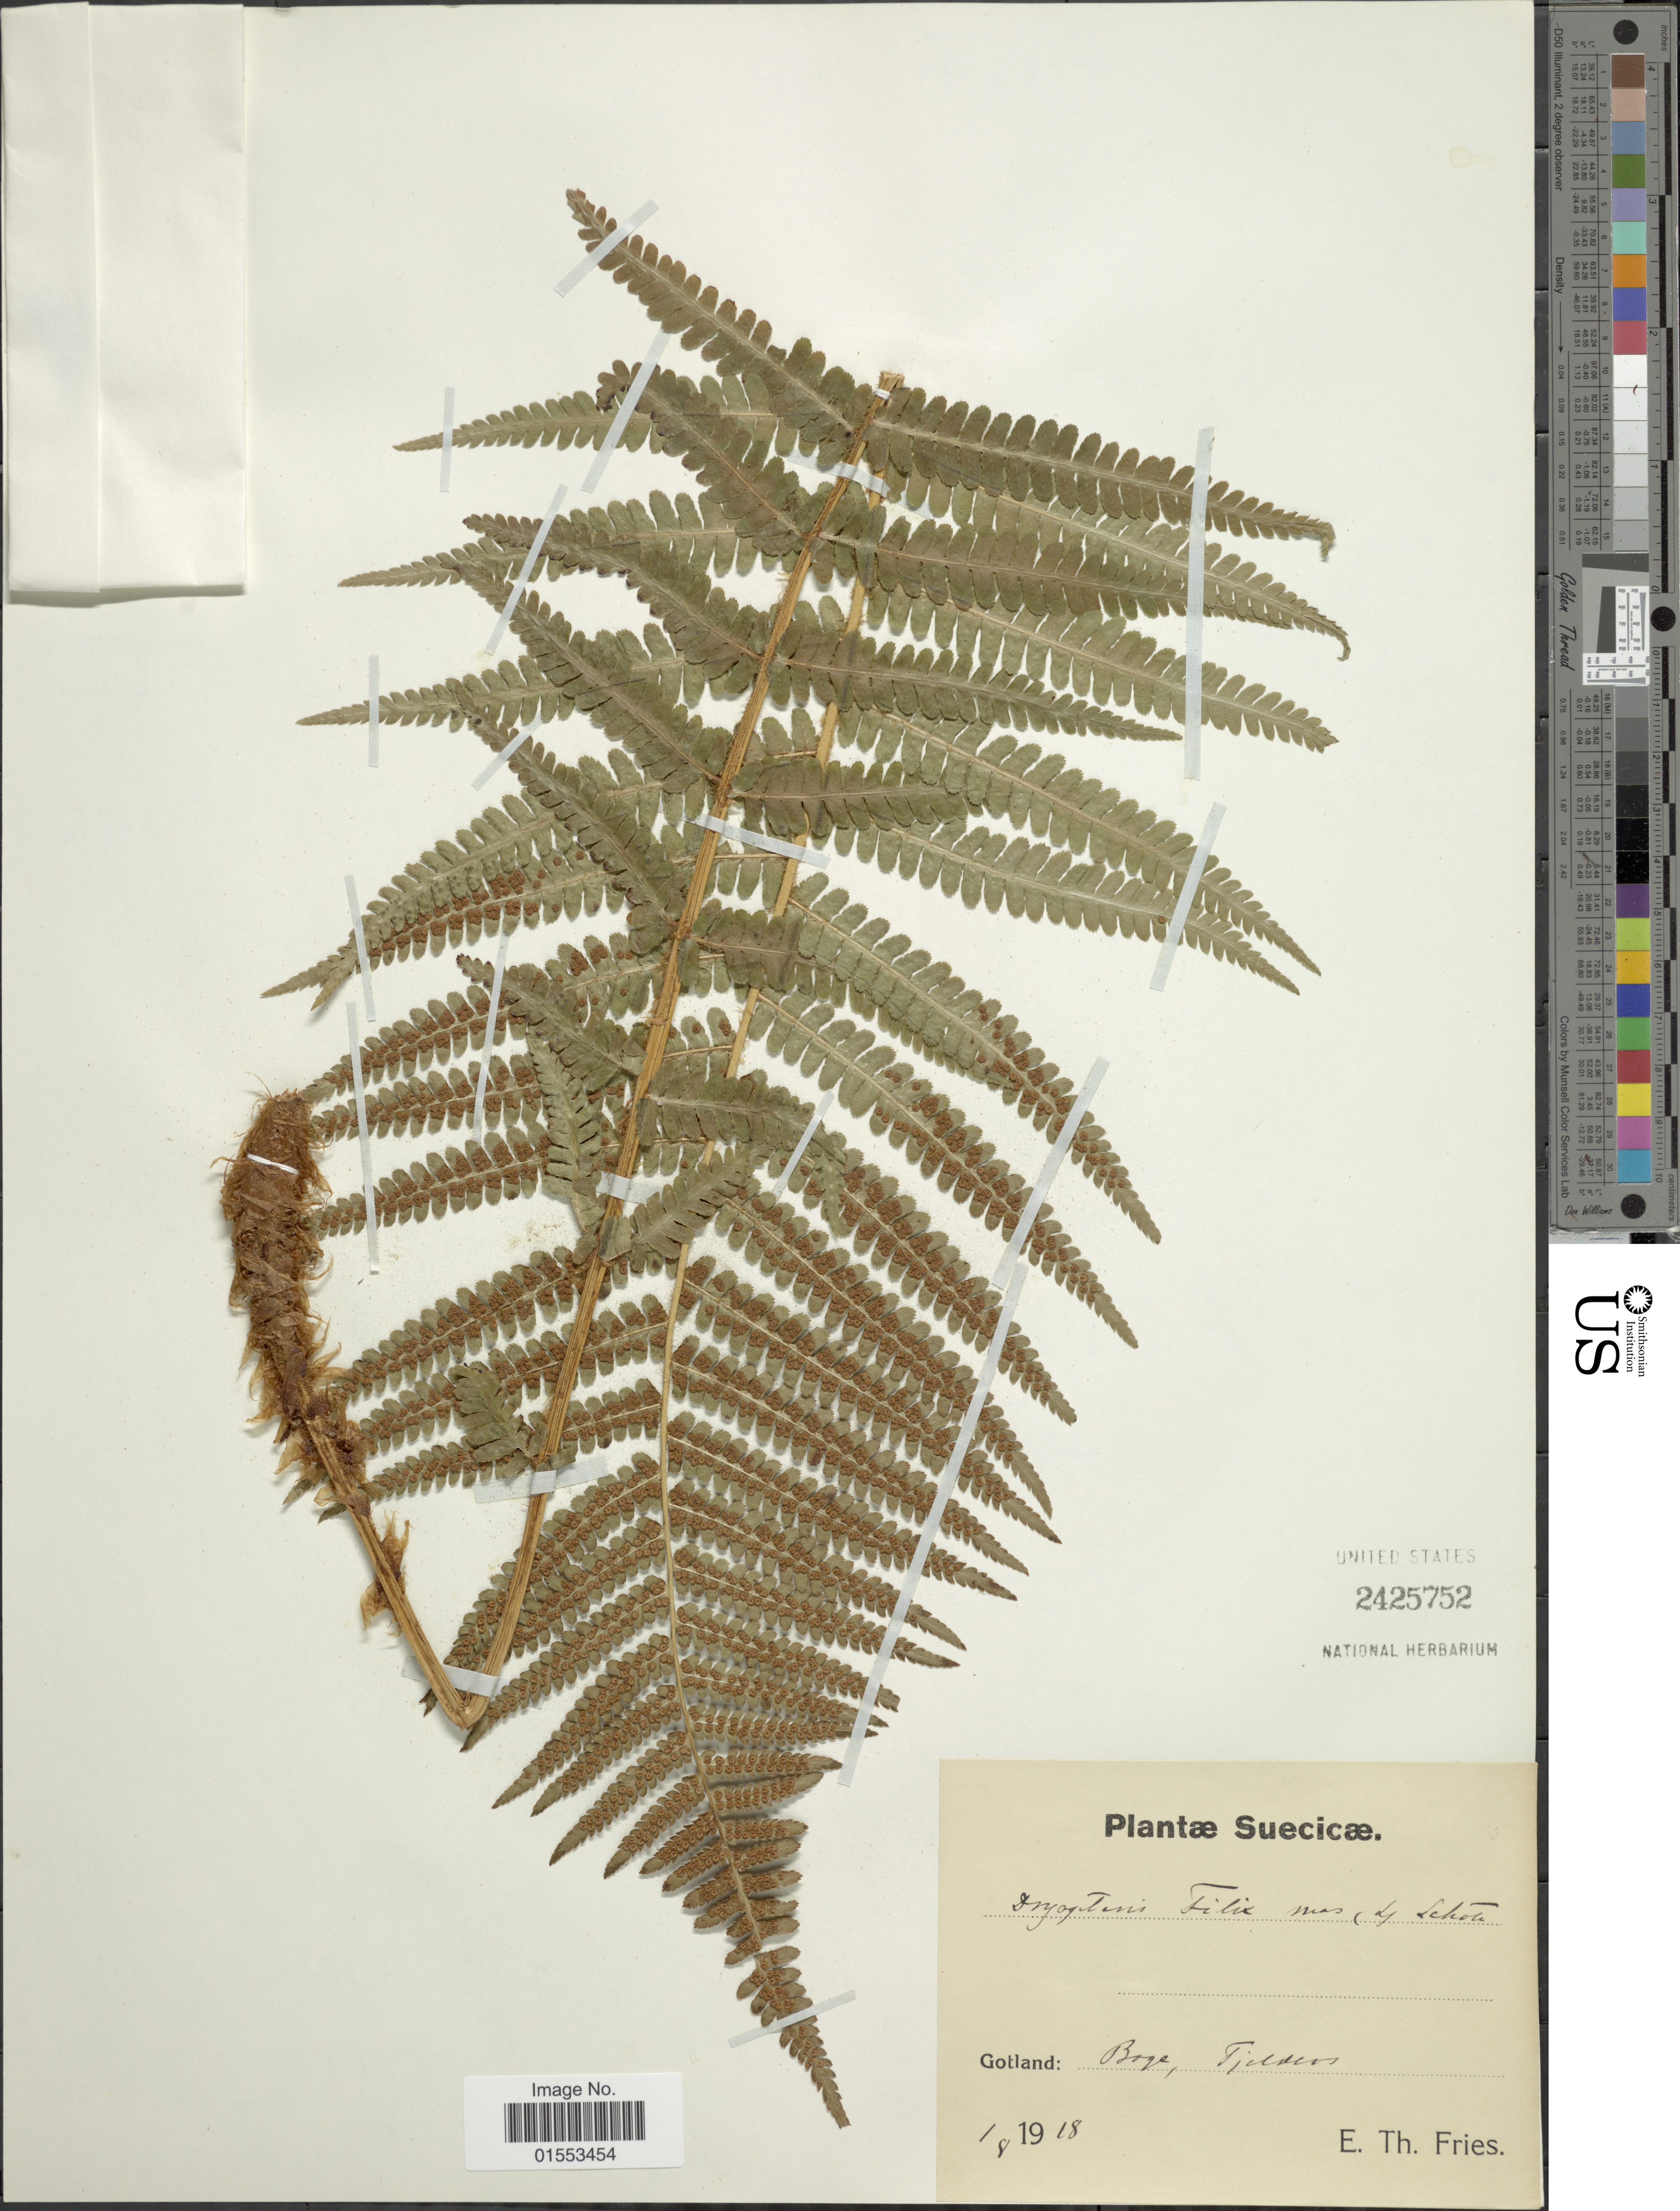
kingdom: Plantae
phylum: Tracheophyta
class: Polypodiopsida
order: Polypodiales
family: Dryopteridaceae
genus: Dryopteris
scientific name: Dryopteris filix-mas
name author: (L.) Schott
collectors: E. Fries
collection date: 1918-08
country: Sweden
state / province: Gotland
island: Gotland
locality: Boge, Tjelders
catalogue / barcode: US 2425752